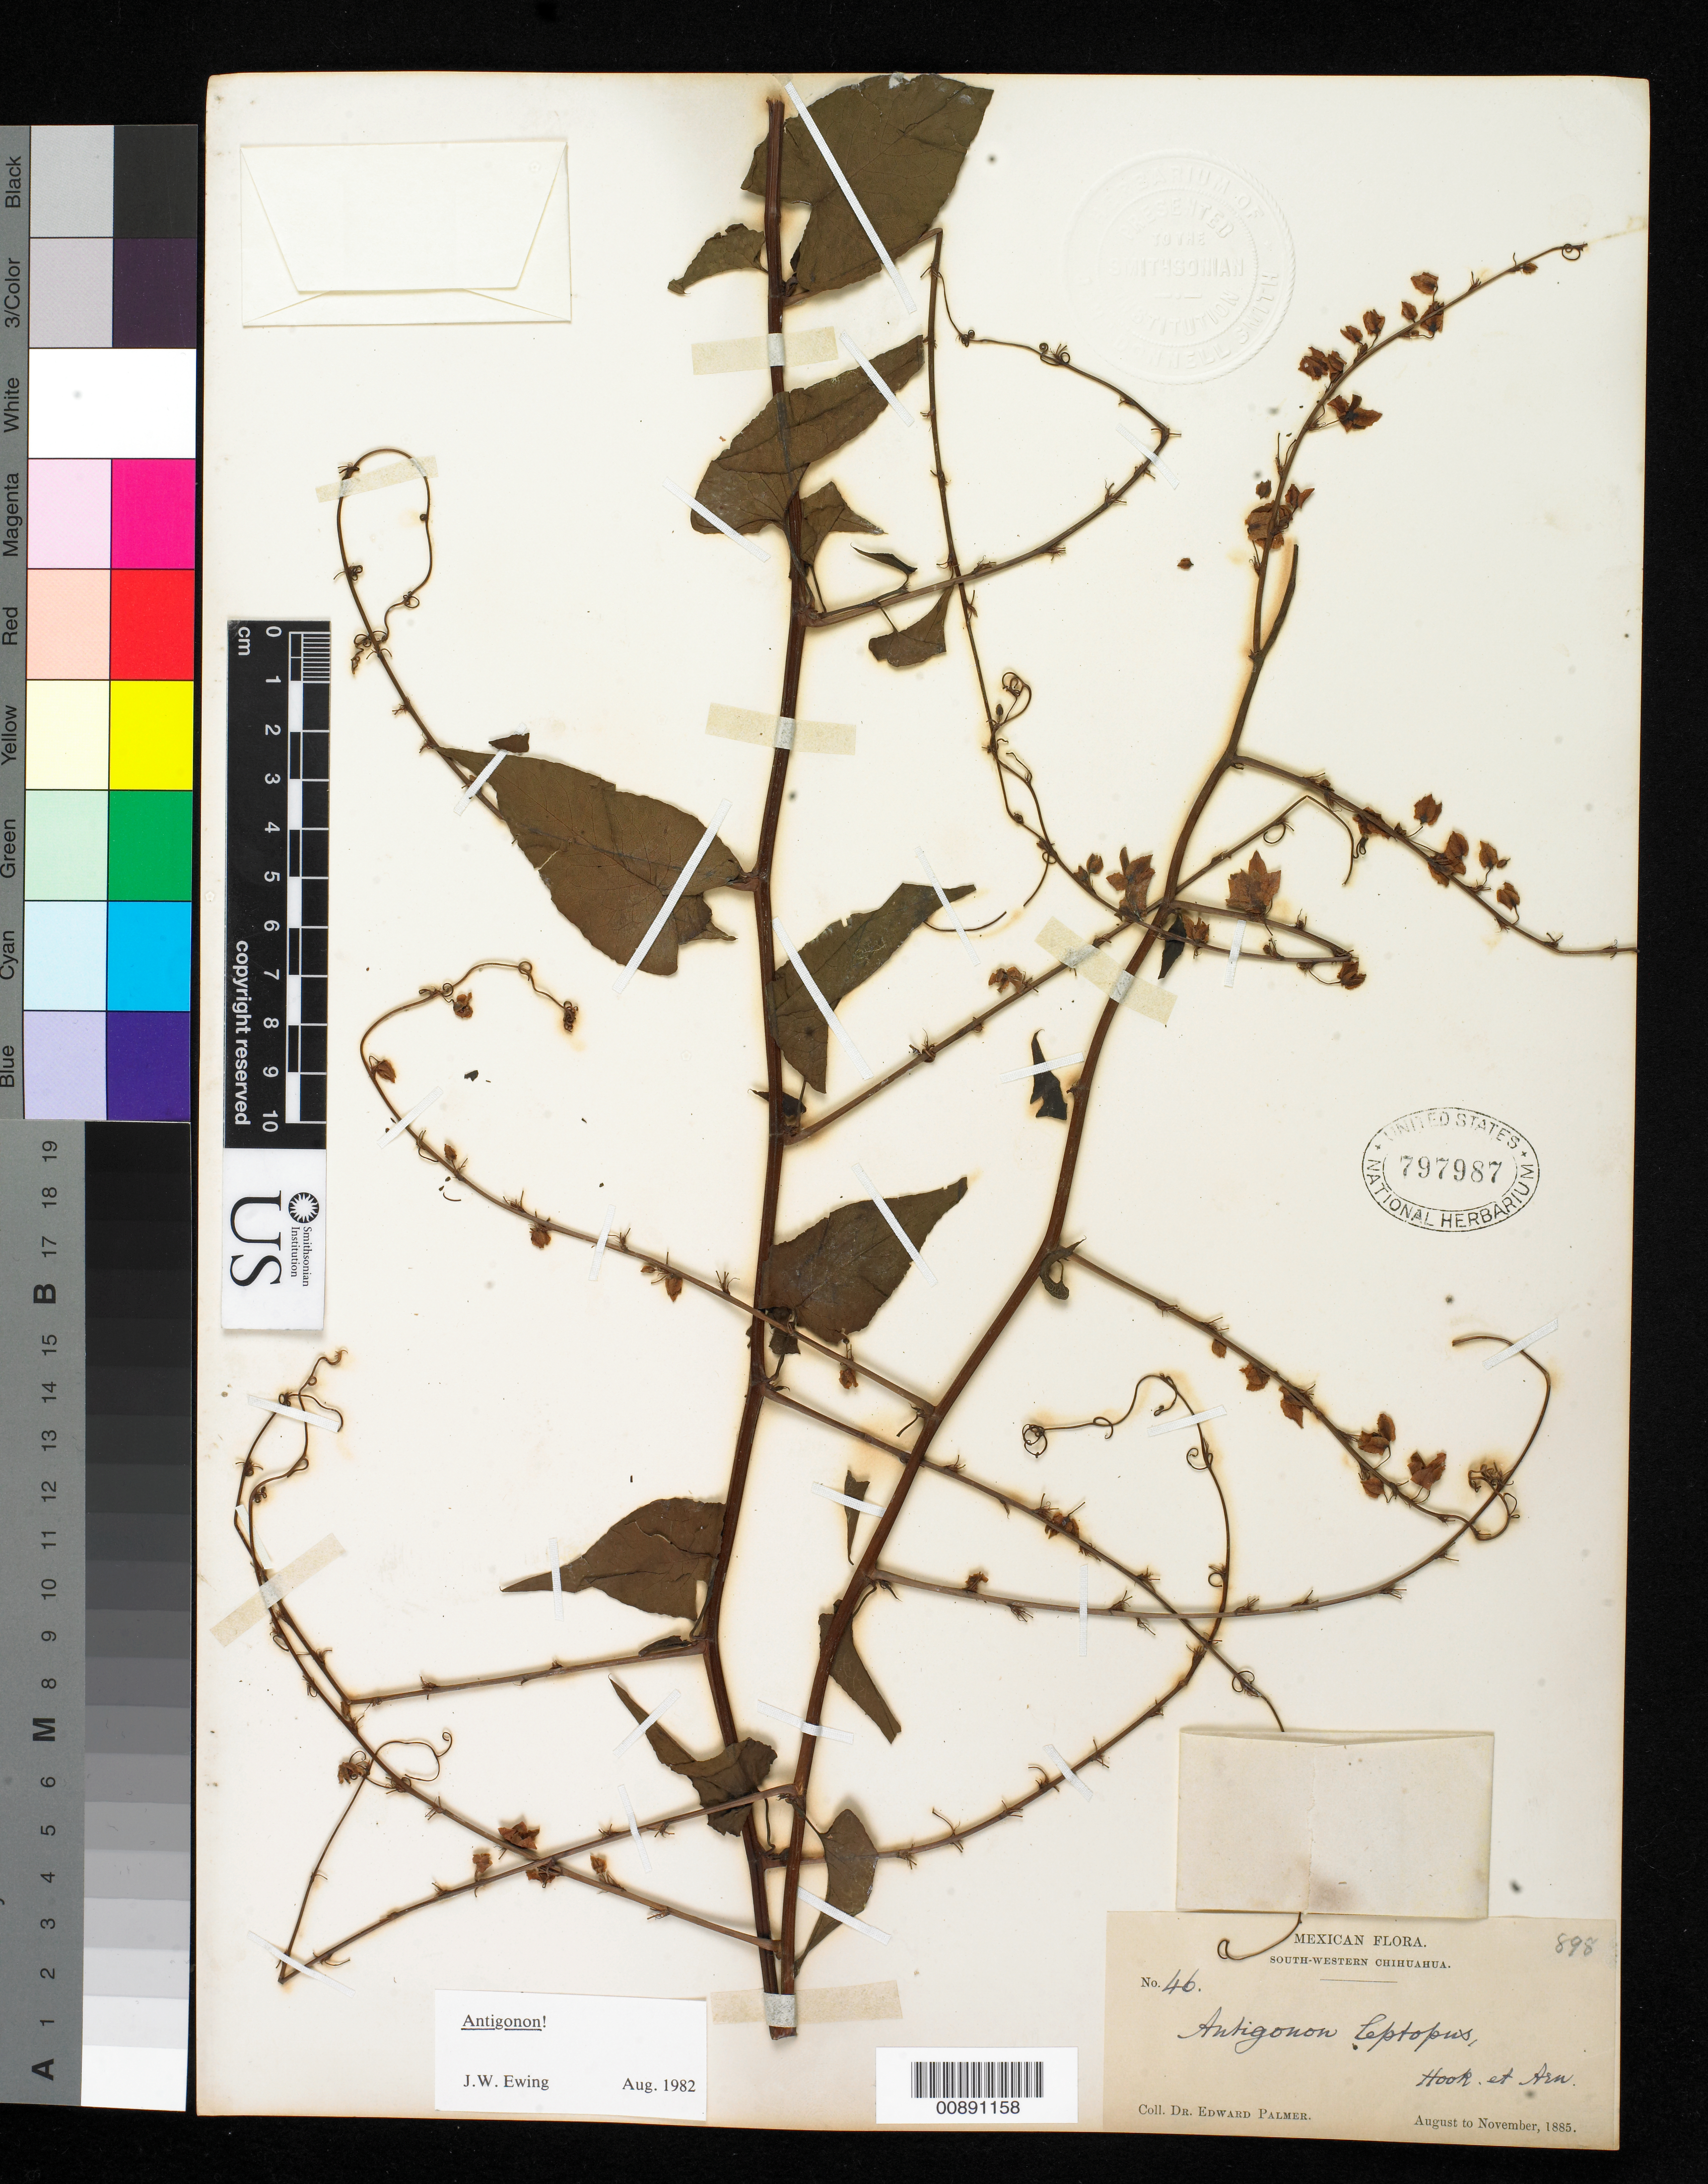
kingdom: Plantae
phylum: Tracheophyta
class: Magnoliopsida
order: Caryophyllales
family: Polygonaceae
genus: Antigonon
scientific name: Antigonon leptopus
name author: Hook. & Arn.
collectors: E. Palmer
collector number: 46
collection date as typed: Aug 1885 to -- Nov 1885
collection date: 1885-08/1885-11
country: Mexico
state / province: Chihuahua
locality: South-Western Chihuahua.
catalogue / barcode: US 797987